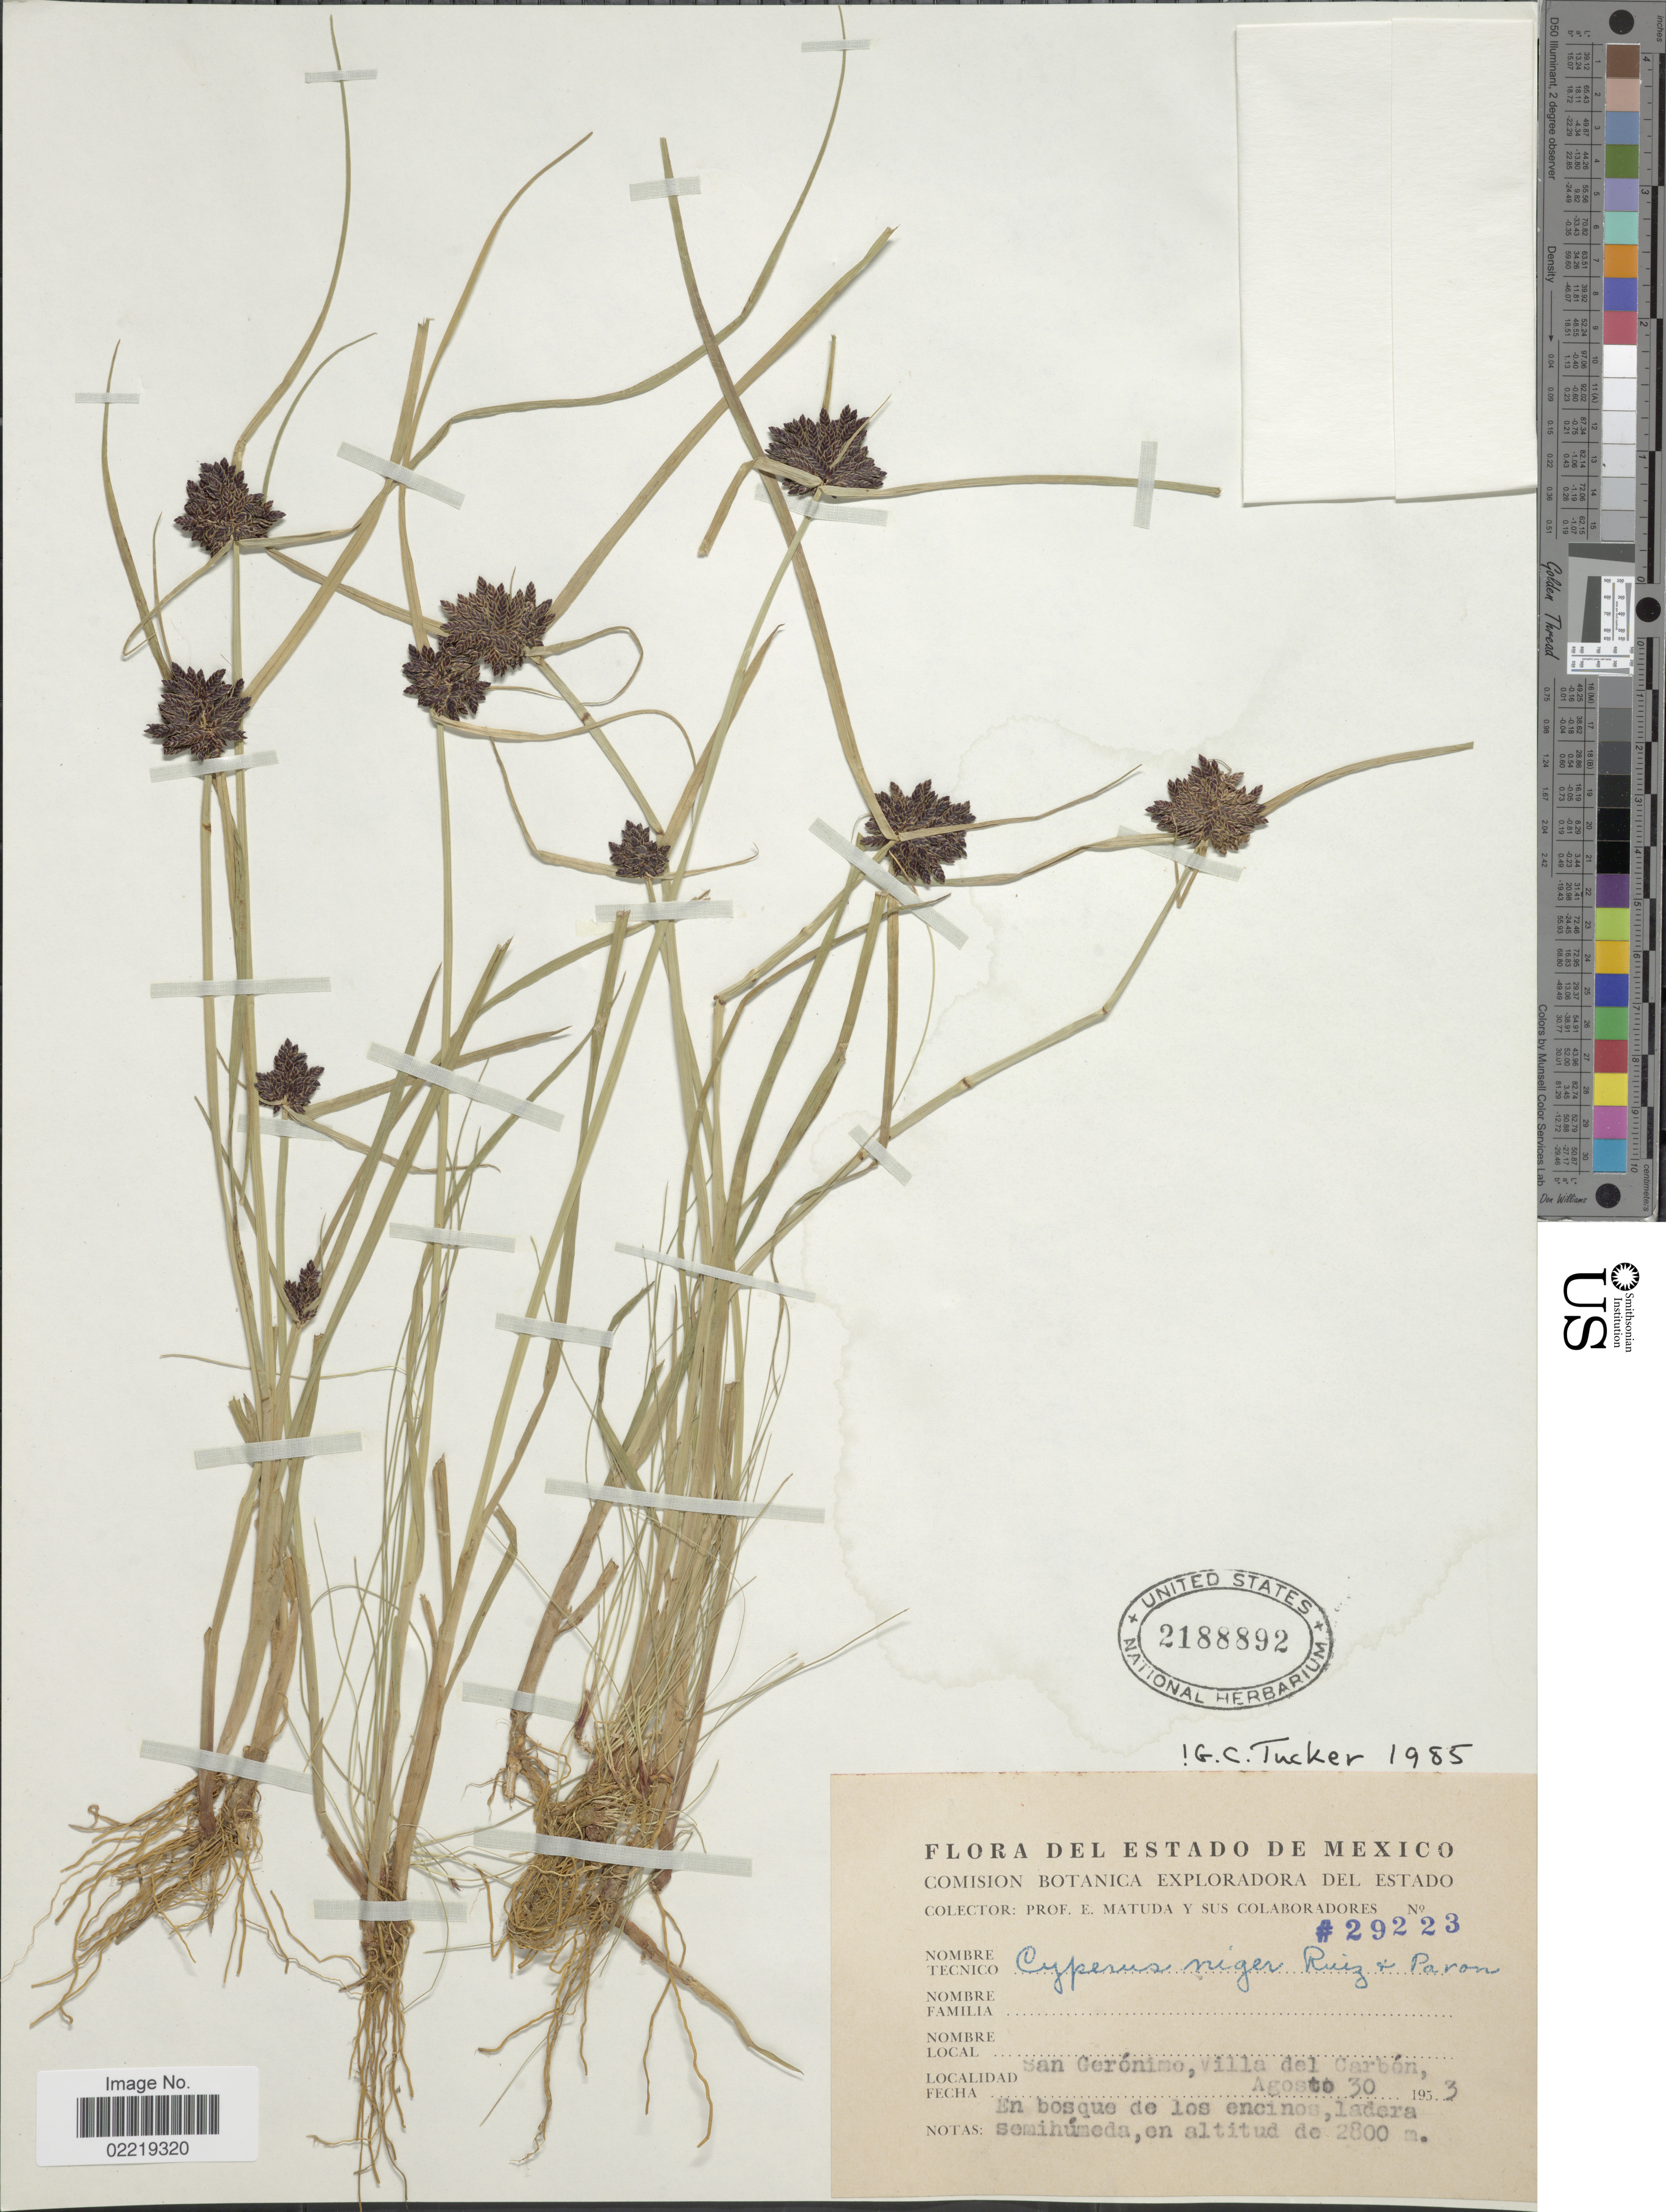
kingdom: Plantae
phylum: Tracheophyta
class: Liliopsida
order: Poales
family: Cyperaceae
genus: Cyperus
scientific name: Cyperus niger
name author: Ruiz & Pav.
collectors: E. Matuda & Sus Colaboradores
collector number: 29223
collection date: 1953-08-30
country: Mexico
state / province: México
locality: San Geronimo, Villa del Carbon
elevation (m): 2800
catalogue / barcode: US 2188892